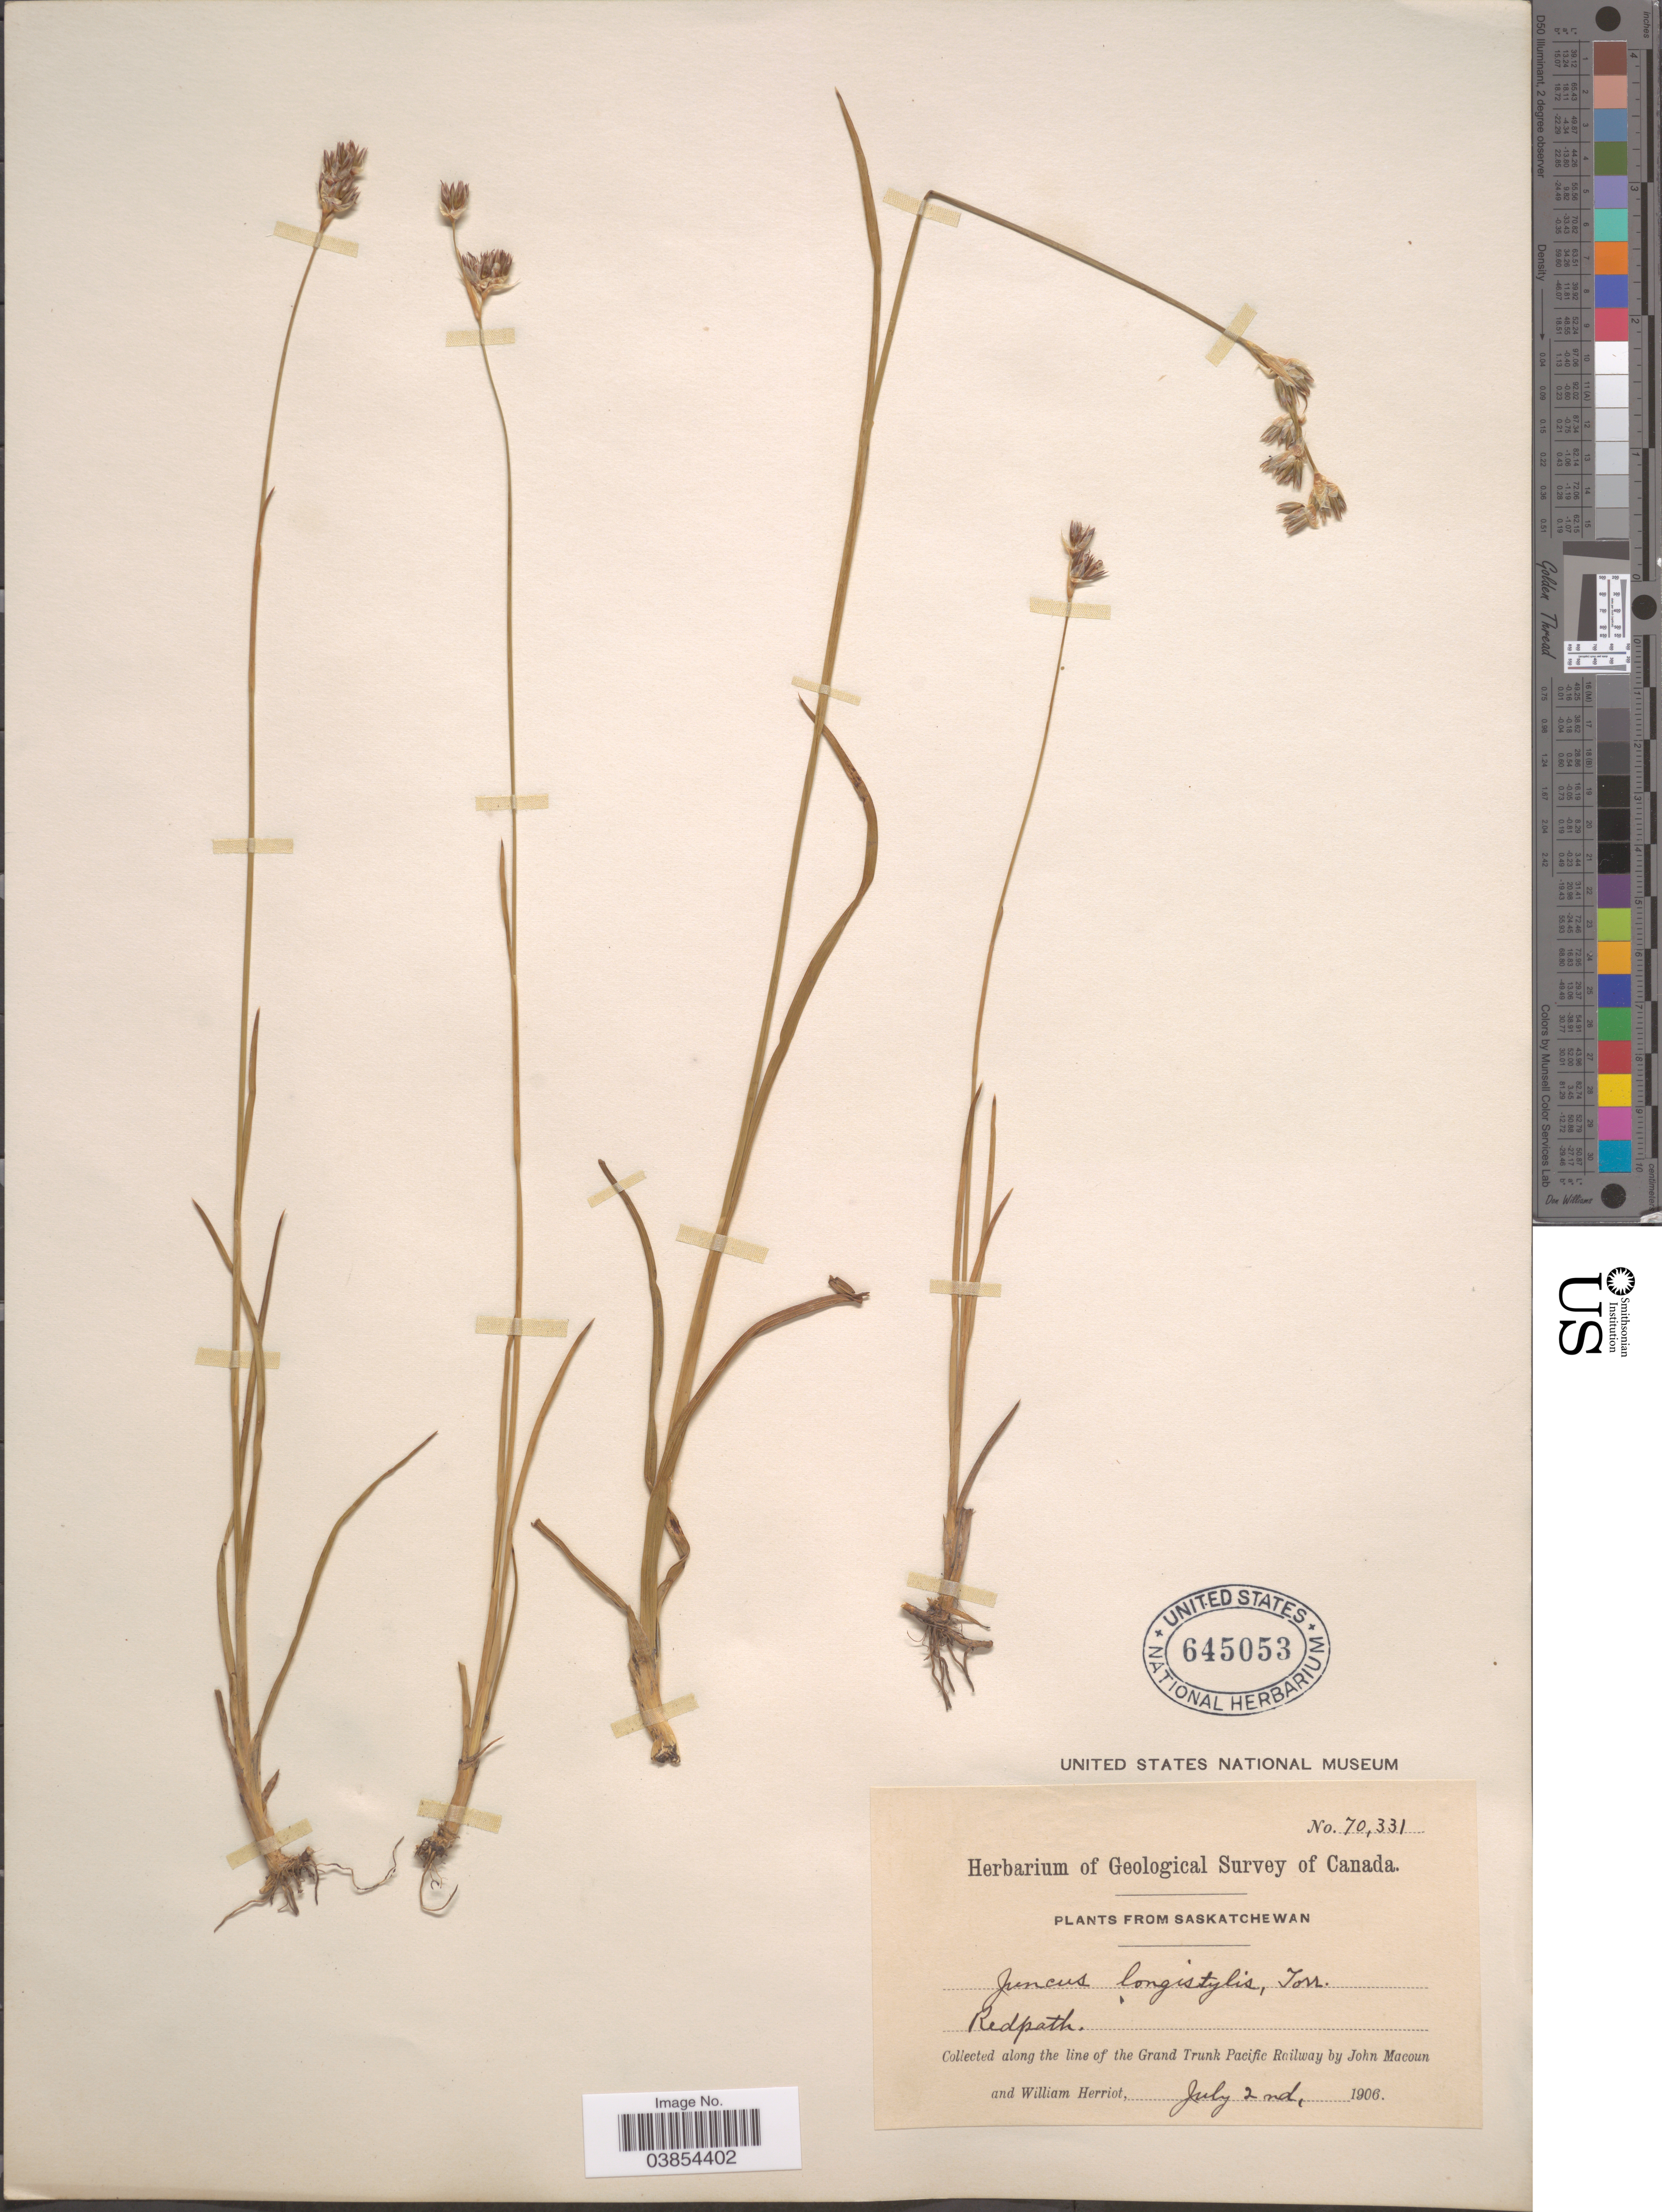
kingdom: Plantae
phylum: Tracheophyta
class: Liliopsida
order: Poales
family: Juncaceae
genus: Juncus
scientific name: Juncus longistylis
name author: Torr.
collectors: J. Macoun & W. Herriot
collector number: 70331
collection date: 1906-07-02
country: Canada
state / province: Saskatchewan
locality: Redpath, along the line of the Grand Trunk Pacific Railway.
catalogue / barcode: US 645053